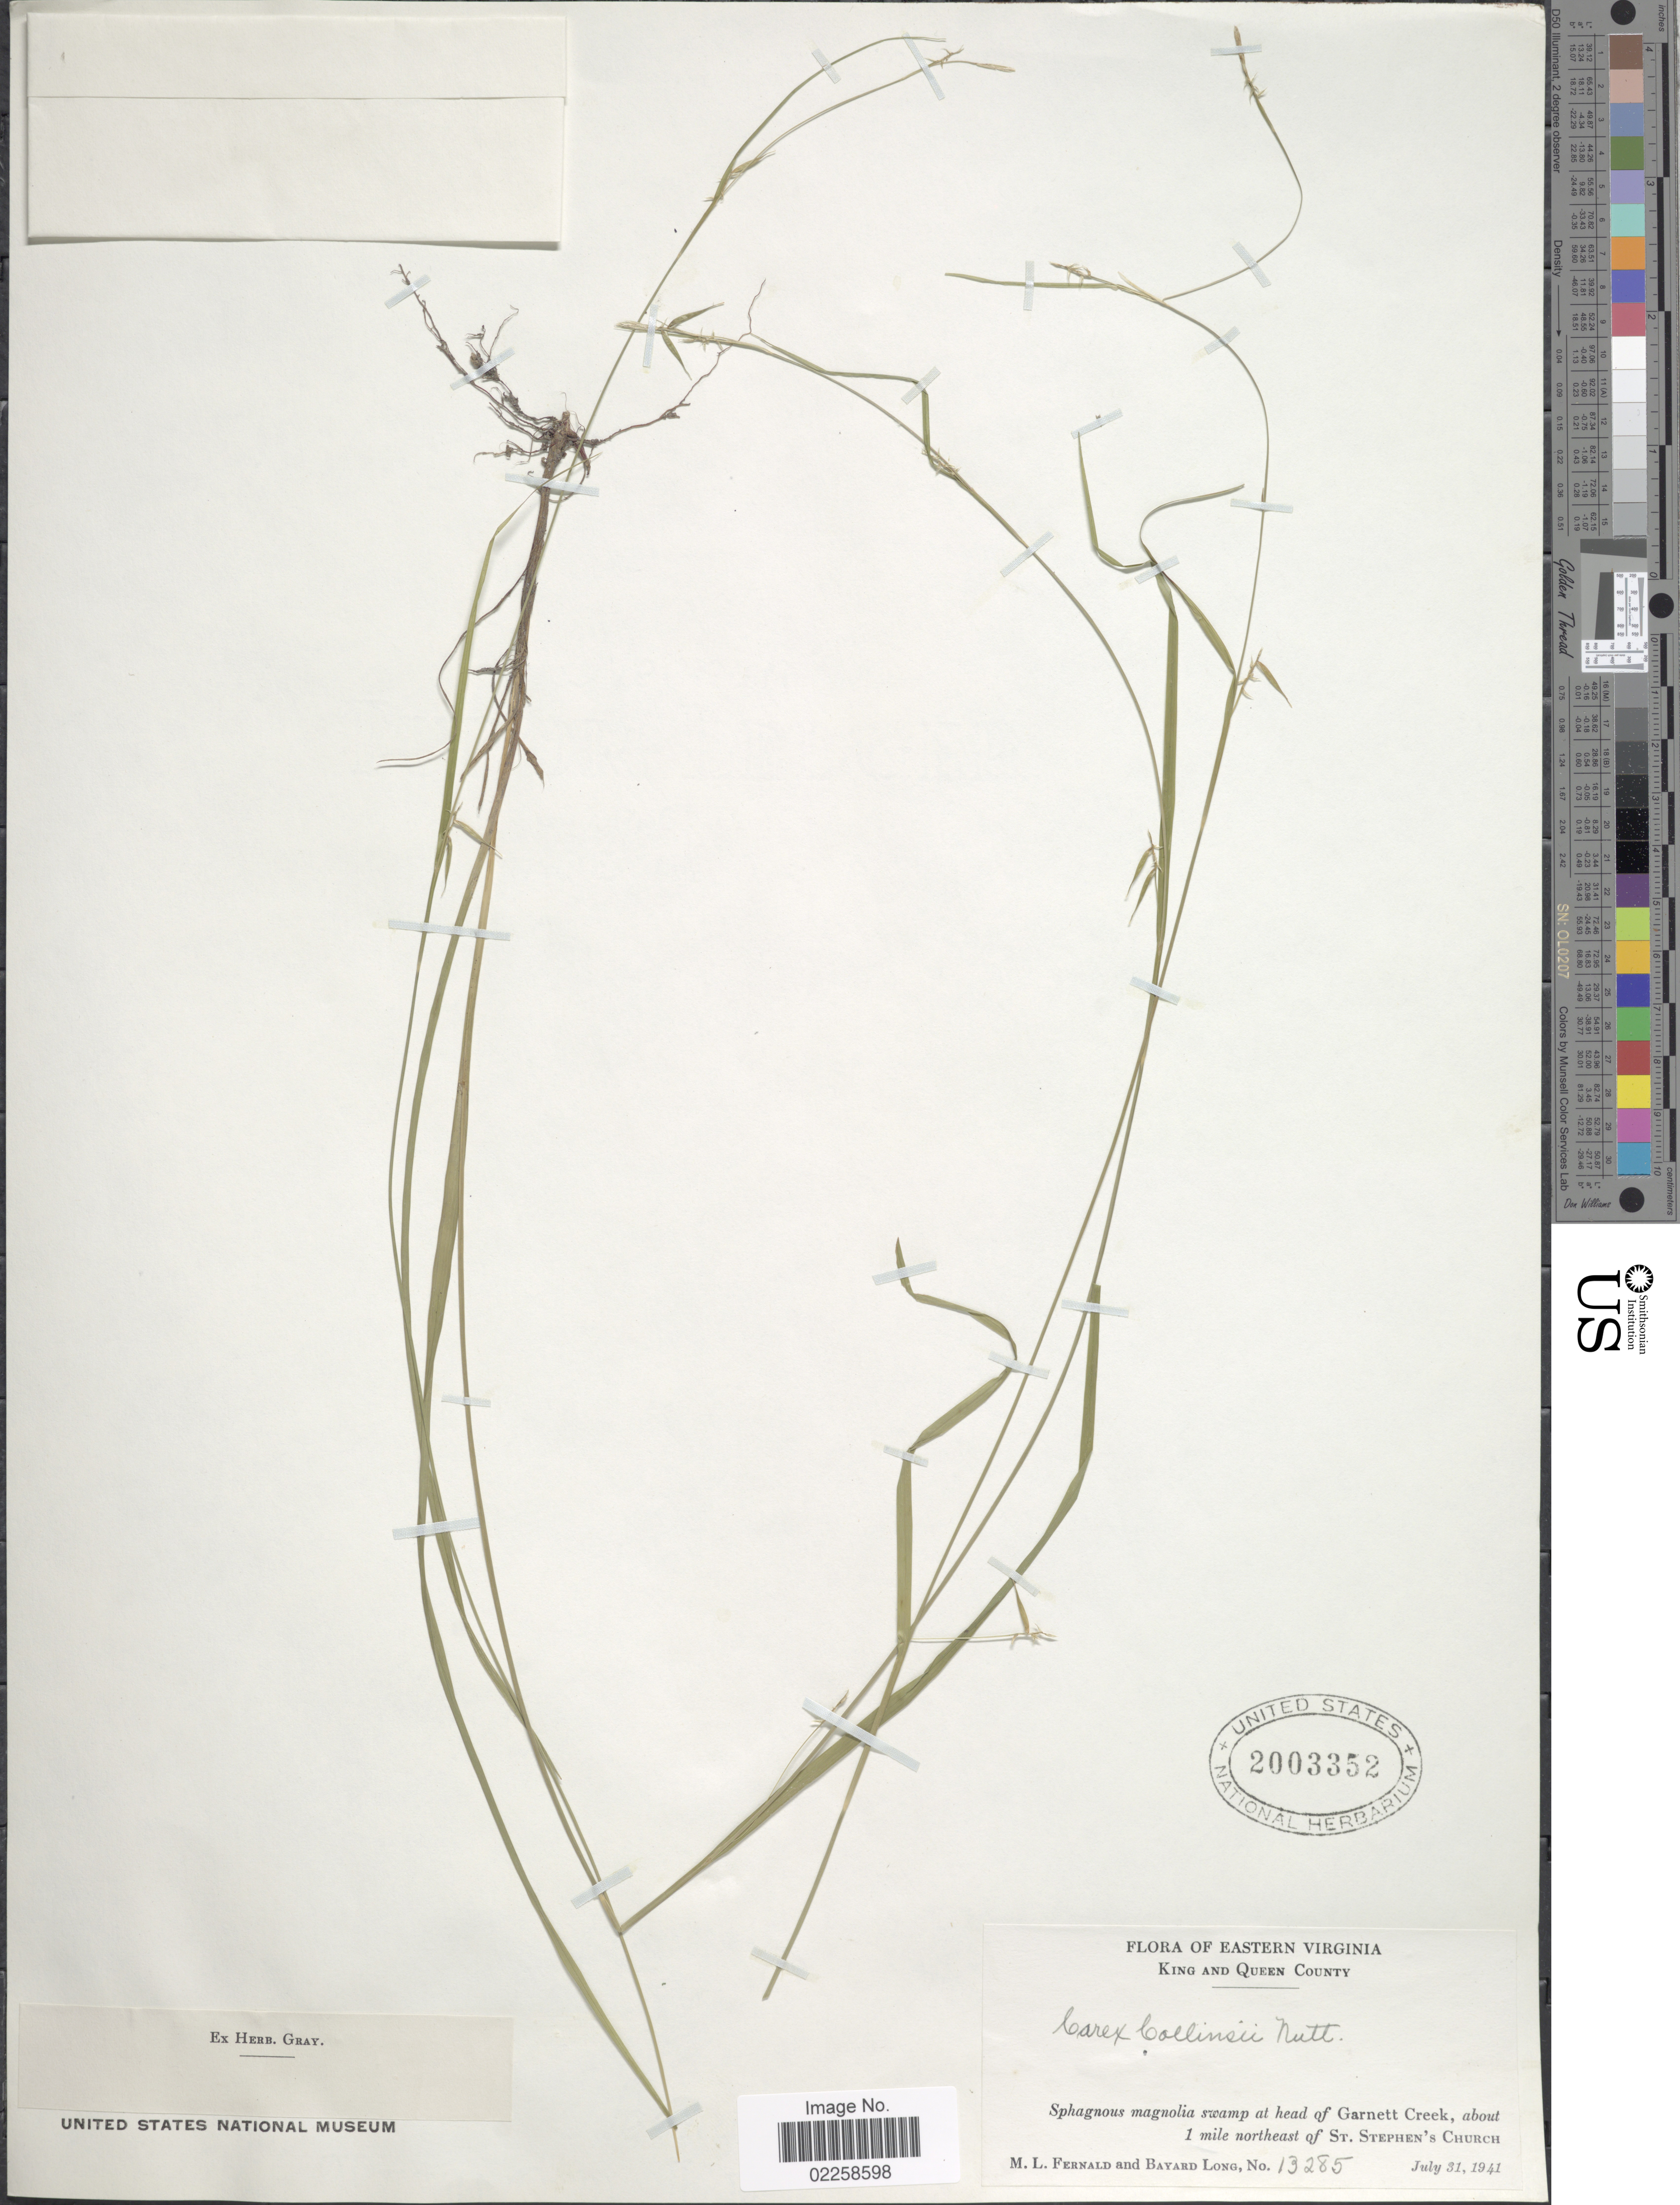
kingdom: Plantae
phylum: Tracheophyta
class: Liliopsida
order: Poales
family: Cyperaceae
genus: Carex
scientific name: Carex collinsii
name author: Nutt.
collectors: M. L. Fernald & B. Long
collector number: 13285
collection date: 1941-07-31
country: United States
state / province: Virginia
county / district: King and Queen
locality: Eastern Virginia. King and Queen County. Sphagnous magnolia swamp at head of Garnett Creek, about 1 mile northeast of St. Stephen's Church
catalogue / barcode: US 2003352